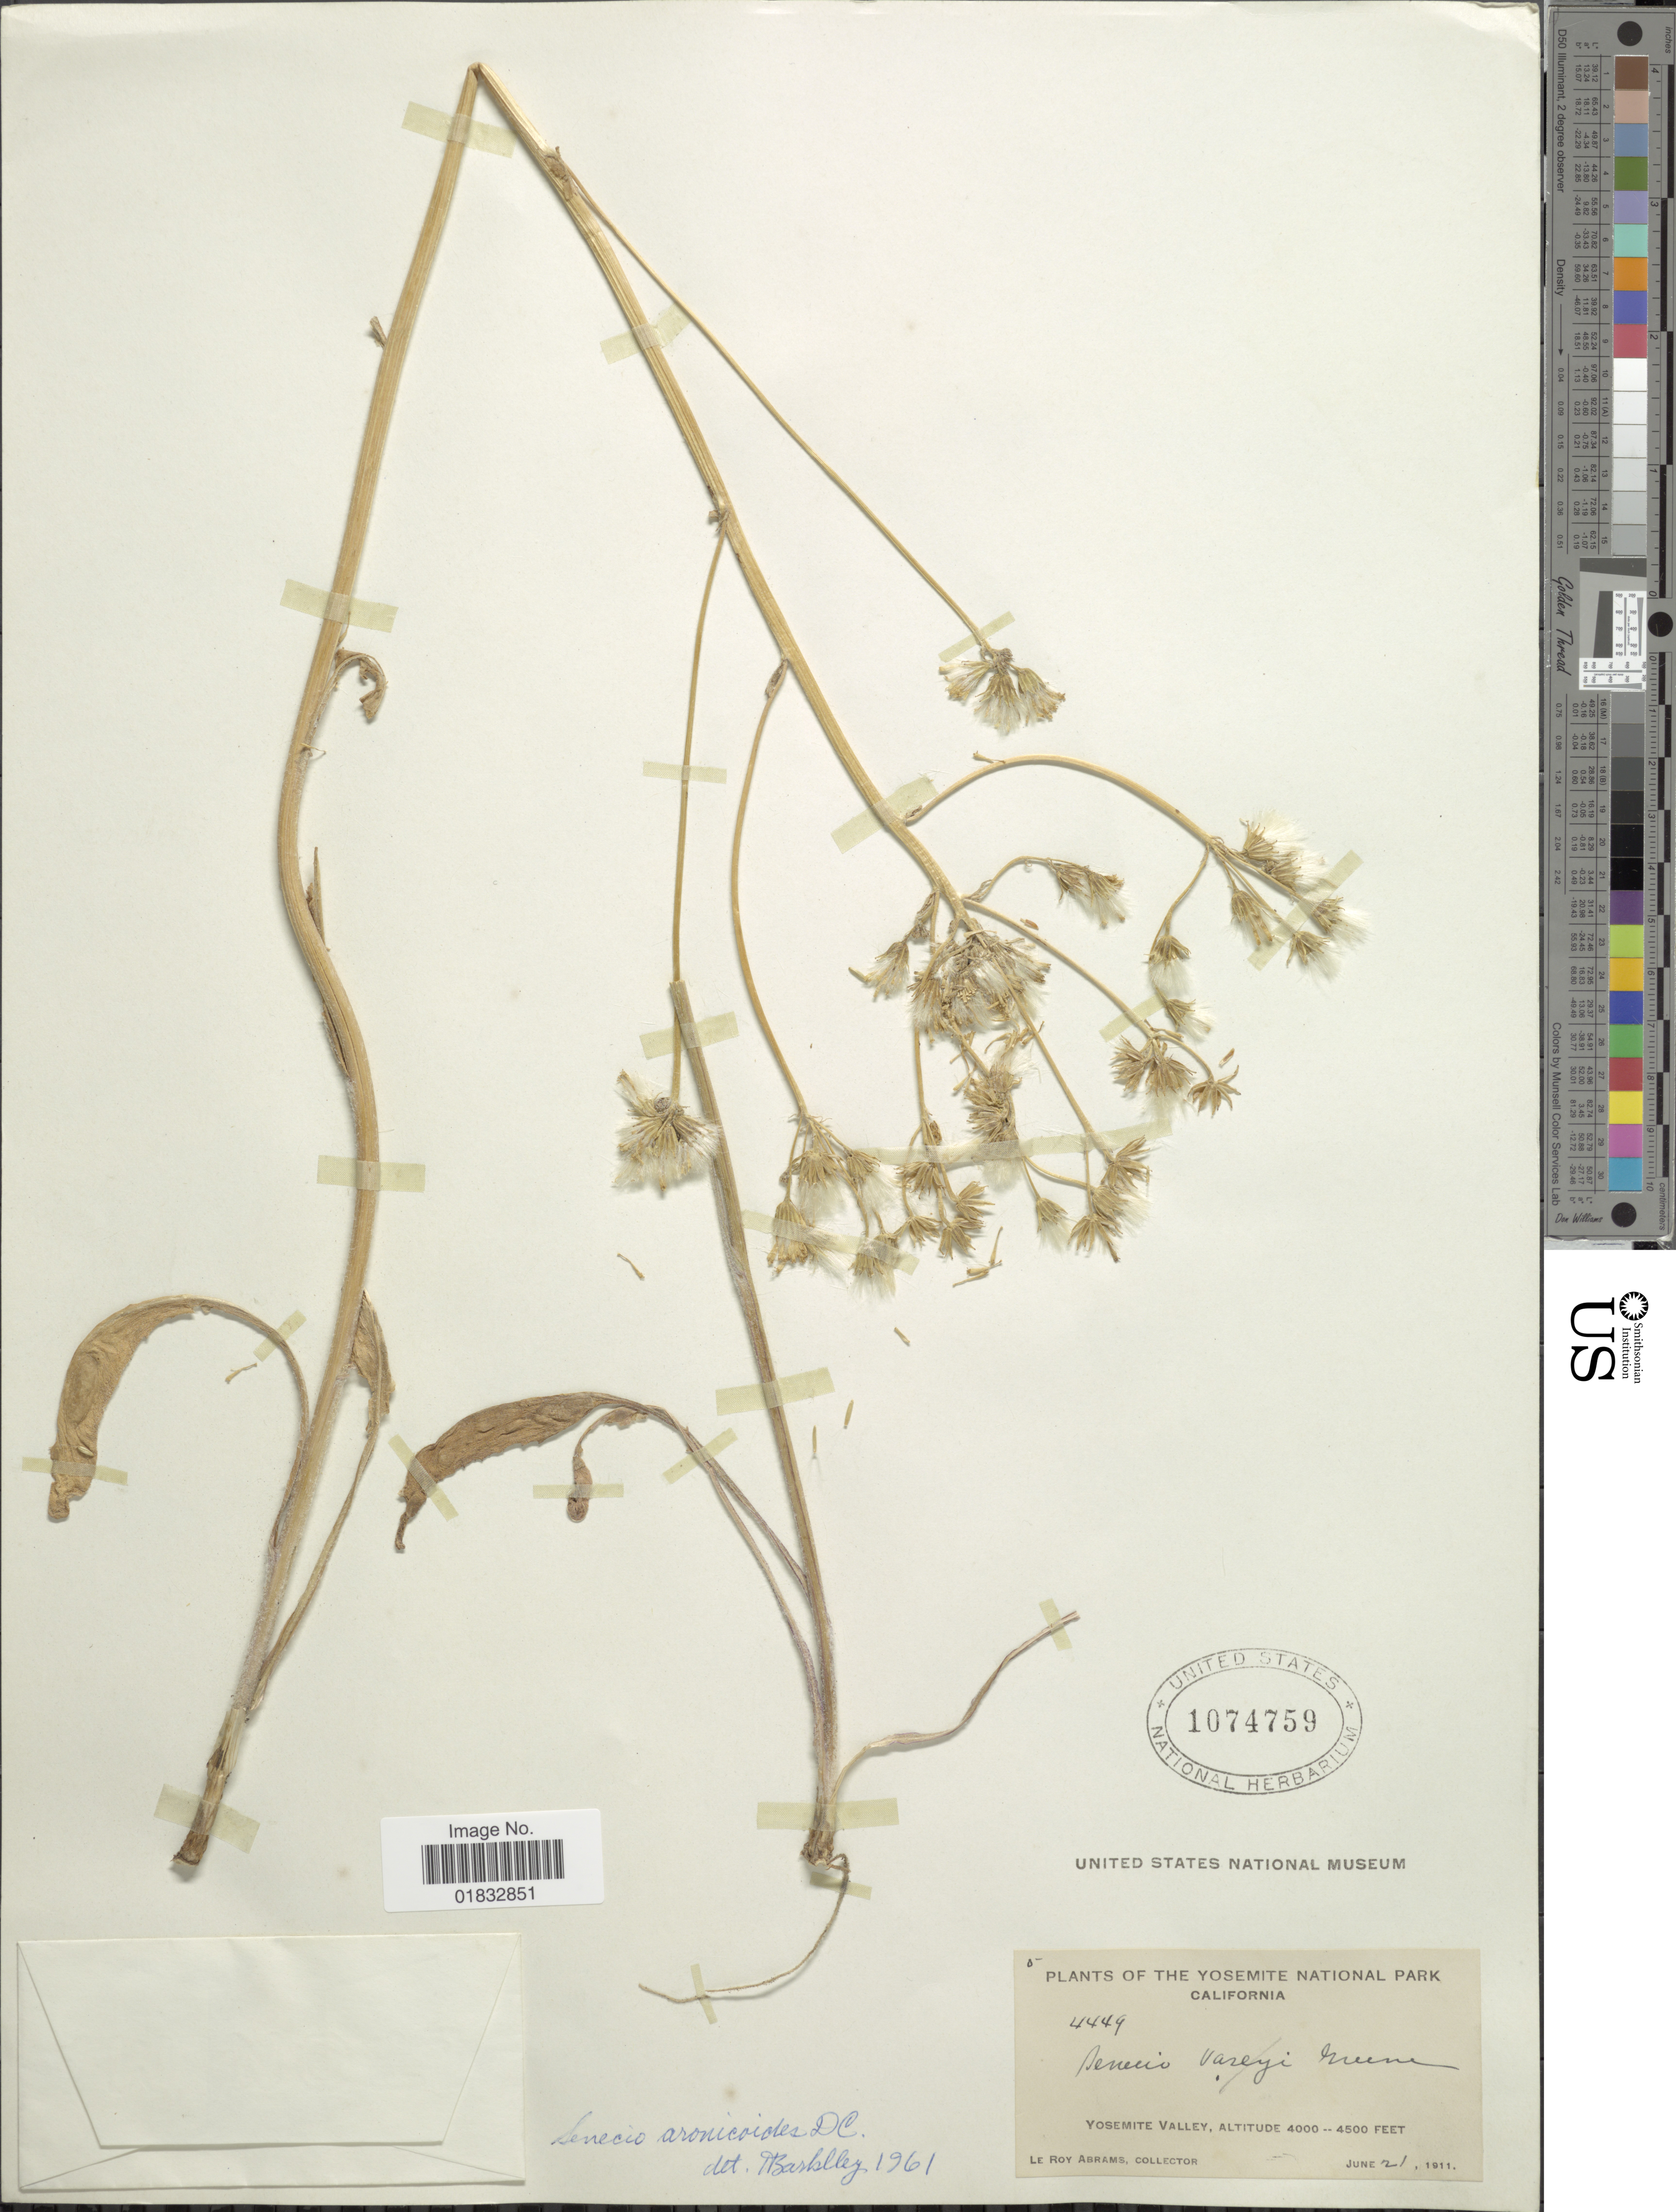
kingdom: Plantae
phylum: Tracheophyta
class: Magnoliopsida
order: Asterales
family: Asteraceae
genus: Senecio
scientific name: Senecio aronicoides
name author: DC.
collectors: L. Abrams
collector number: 4449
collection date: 1911-06-21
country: United States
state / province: California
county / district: Mariposa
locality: The Yosemite National Park, Yosemite Valley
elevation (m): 1219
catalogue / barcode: US 1074759